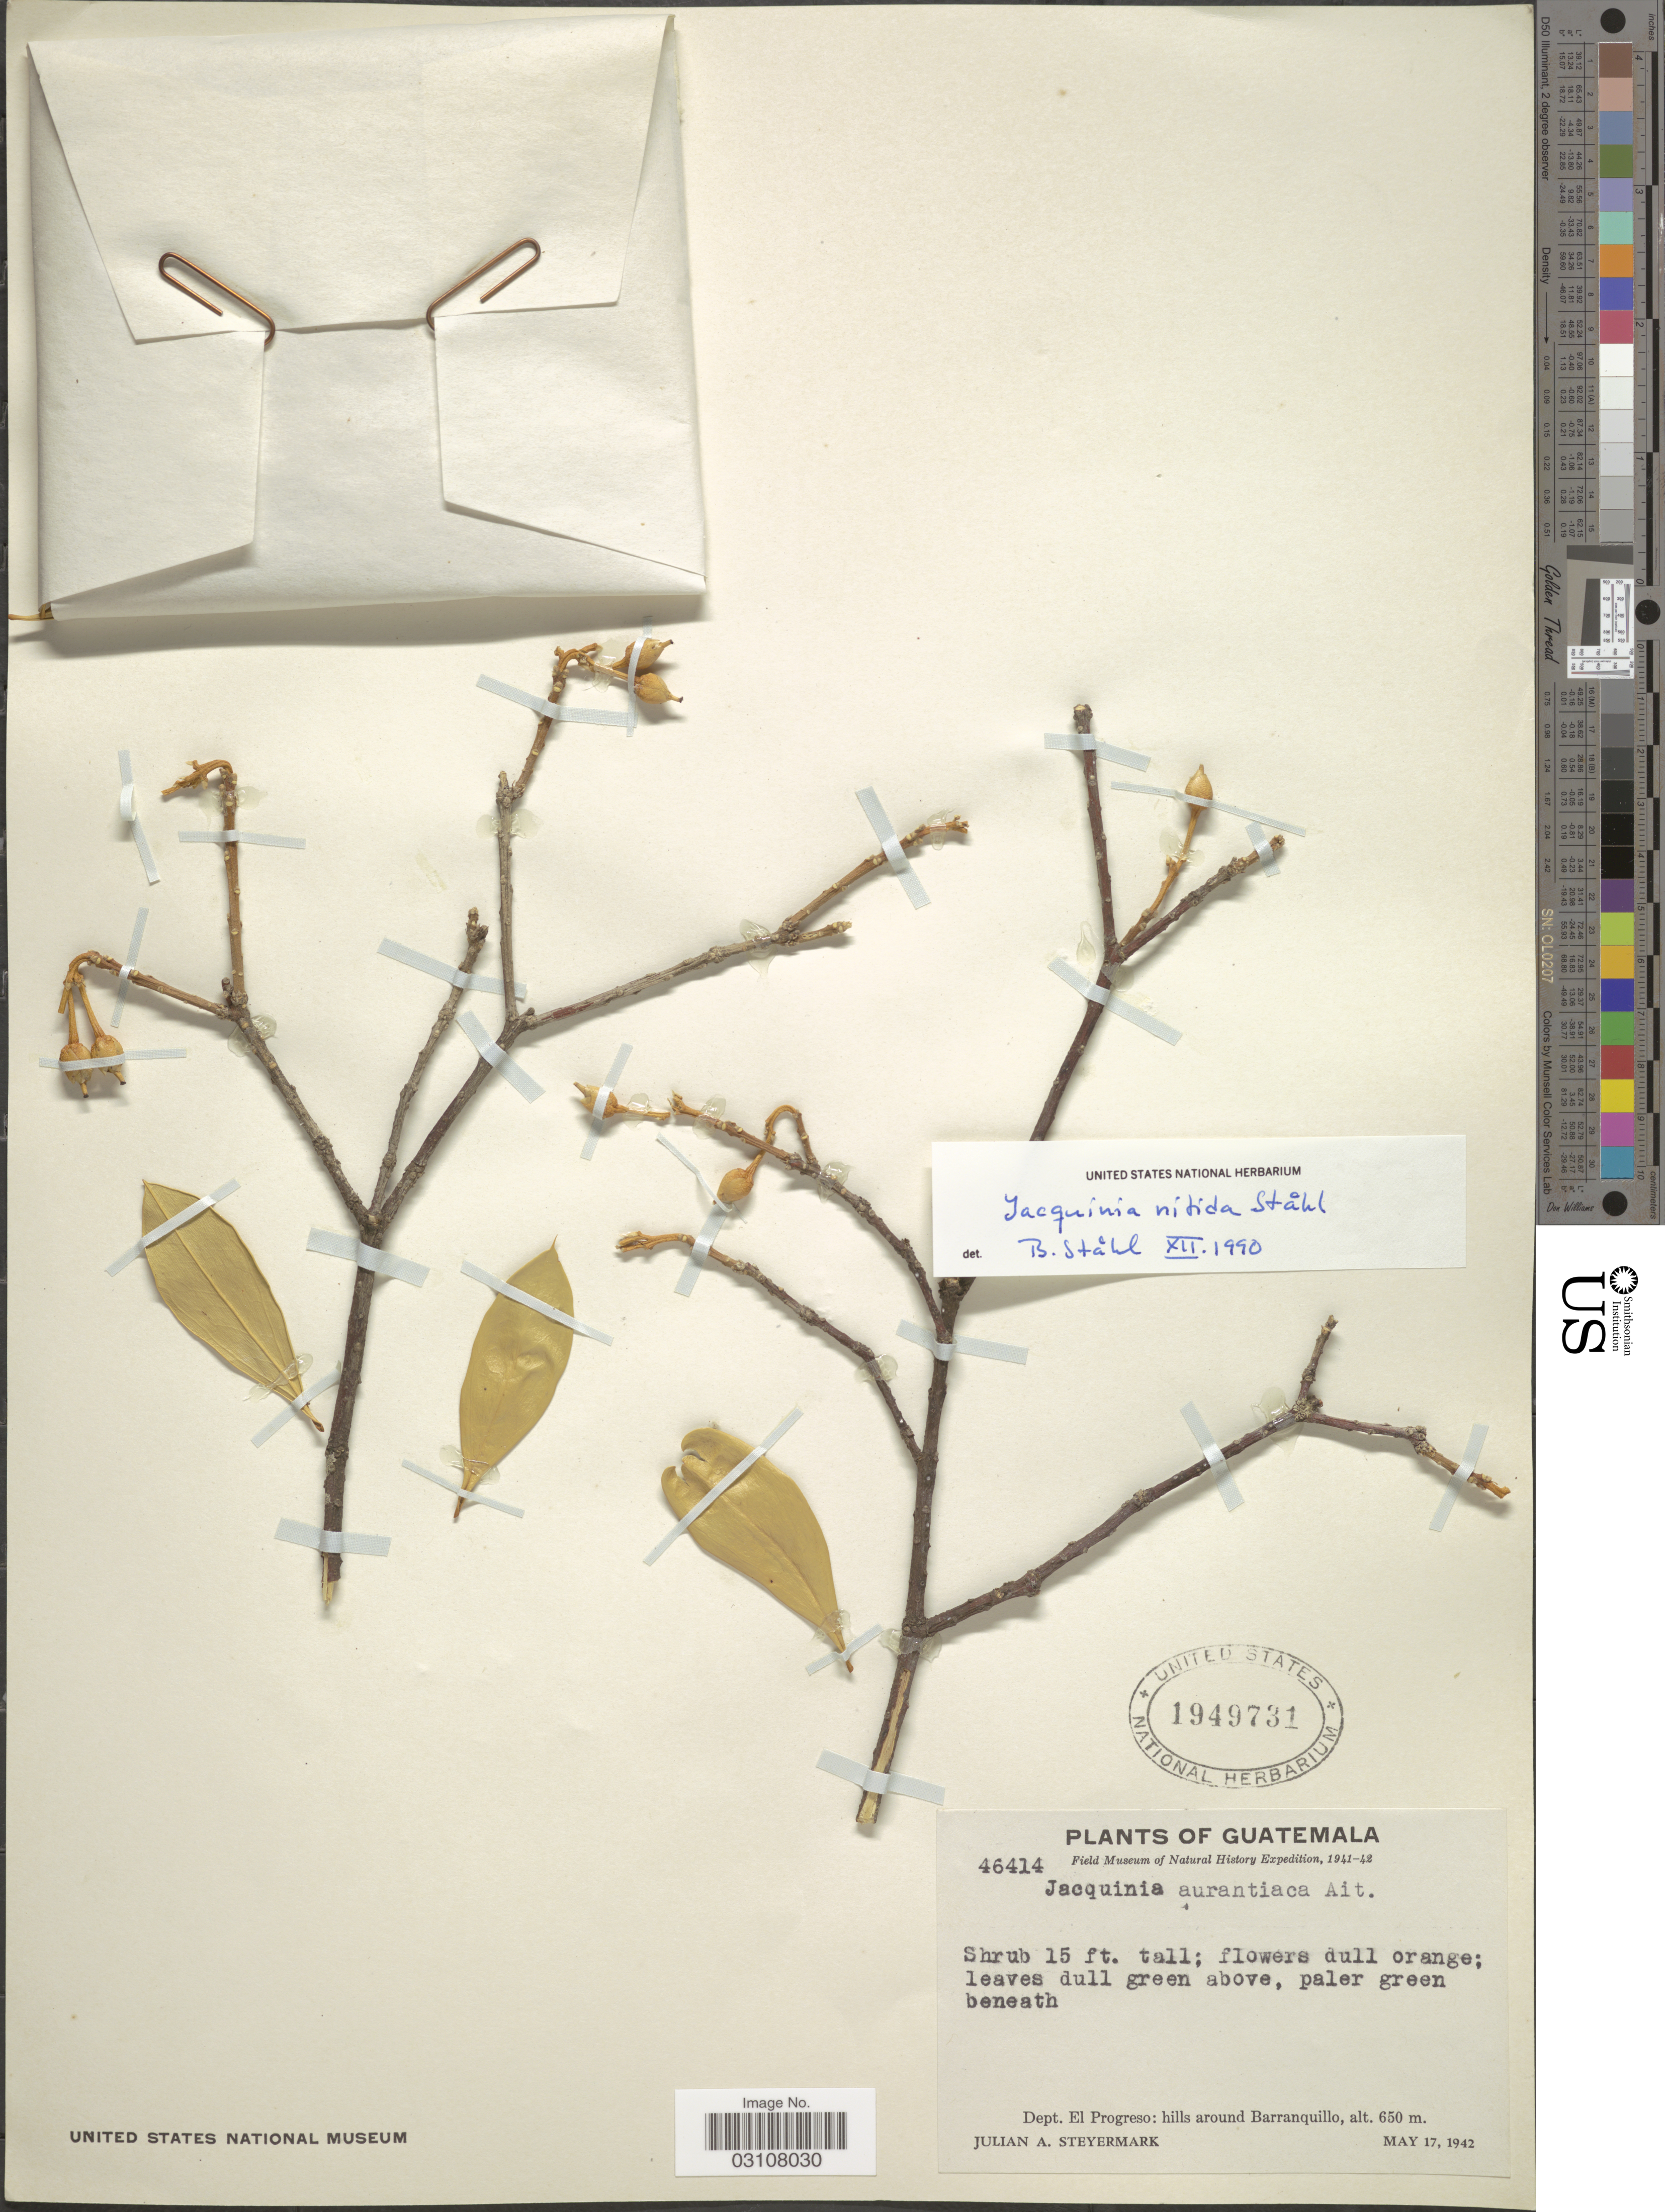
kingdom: Plantae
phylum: Tracheophyta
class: Magnoliopsida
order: Ericales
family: Primulaceae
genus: Jacquinia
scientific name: Jacquinia nitida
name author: B. Ståhl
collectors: J. Steyermark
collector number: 46414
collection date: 1942-05-17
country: Guatemala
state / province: El Progreso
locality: Dept. El Progreso: hills around Barranquillo.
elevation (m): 650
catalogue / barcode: US 1949731